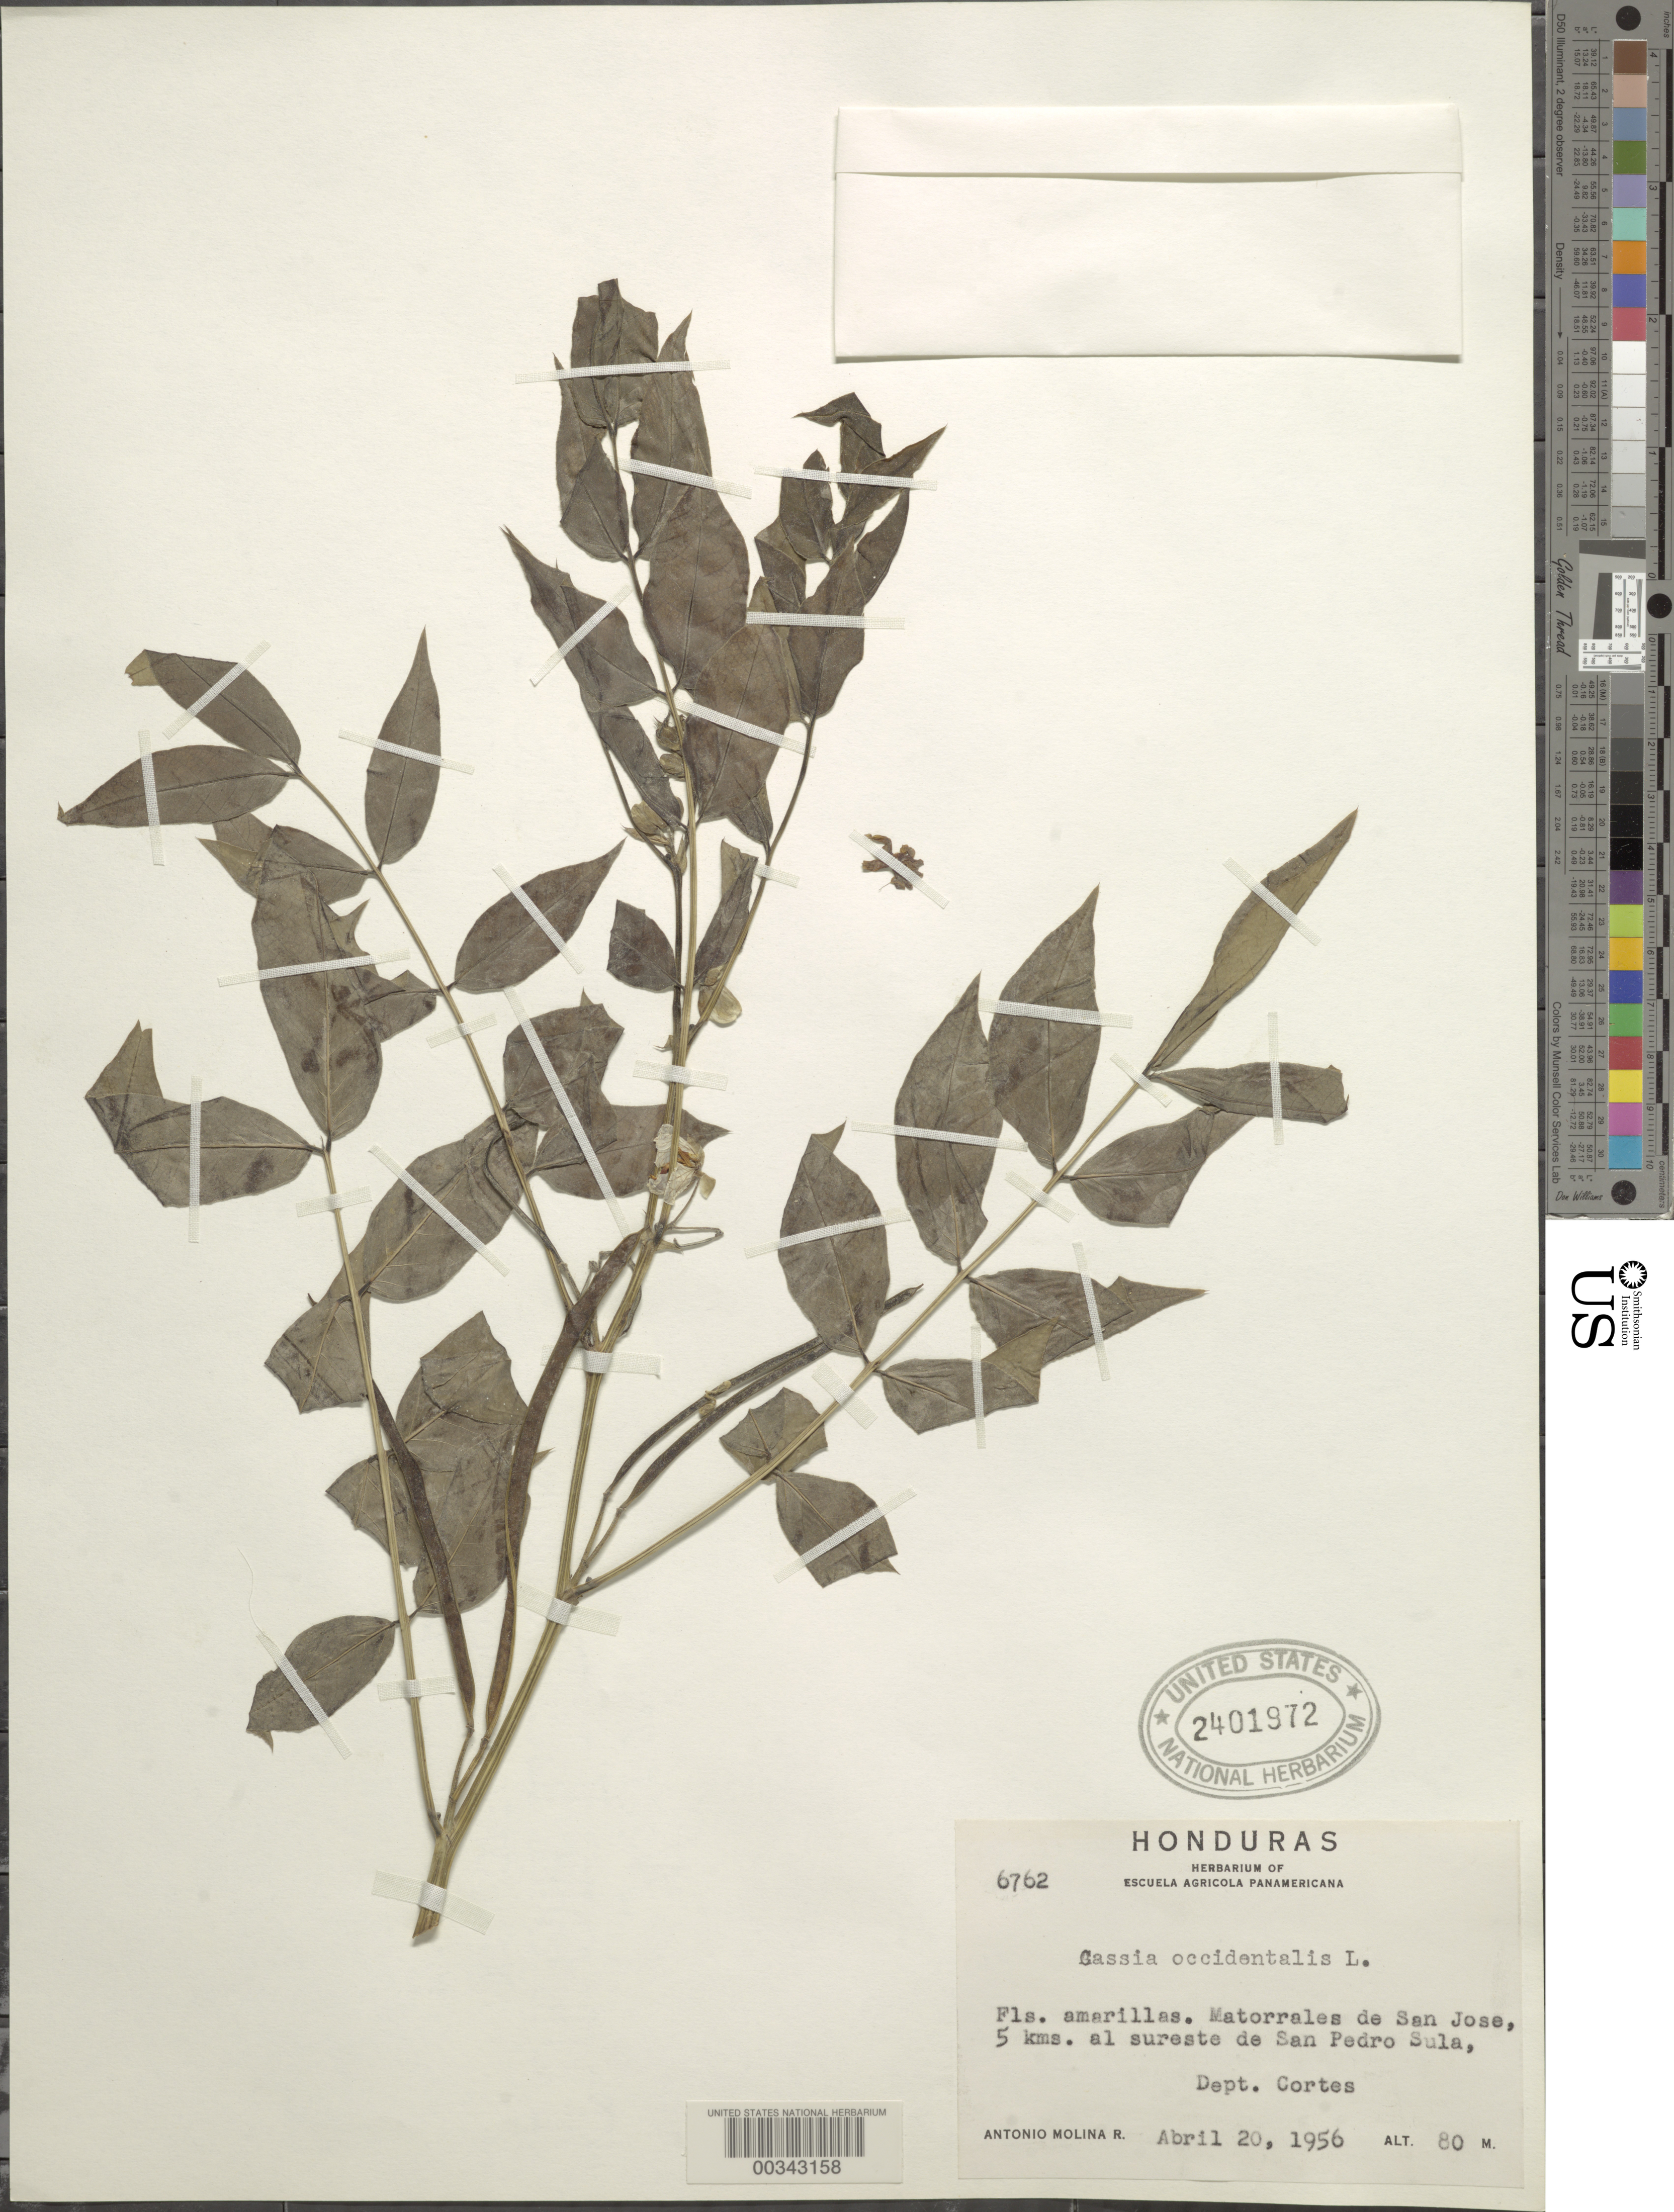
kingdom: Plantae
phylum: Tracheophyta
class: Magnoliopsida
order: Fabales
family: Fabaceae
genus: Senna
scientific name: Senna occidentalis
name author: (L.) Link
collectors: A. Molina R.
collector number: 6762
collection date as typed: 20 Apr 1956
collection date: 1956-04-20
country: Honduras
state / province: Cortés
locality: San Jose, 5 km SE of San Pedro Sula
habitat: Thickets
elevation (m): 80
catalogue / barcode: US 2401972